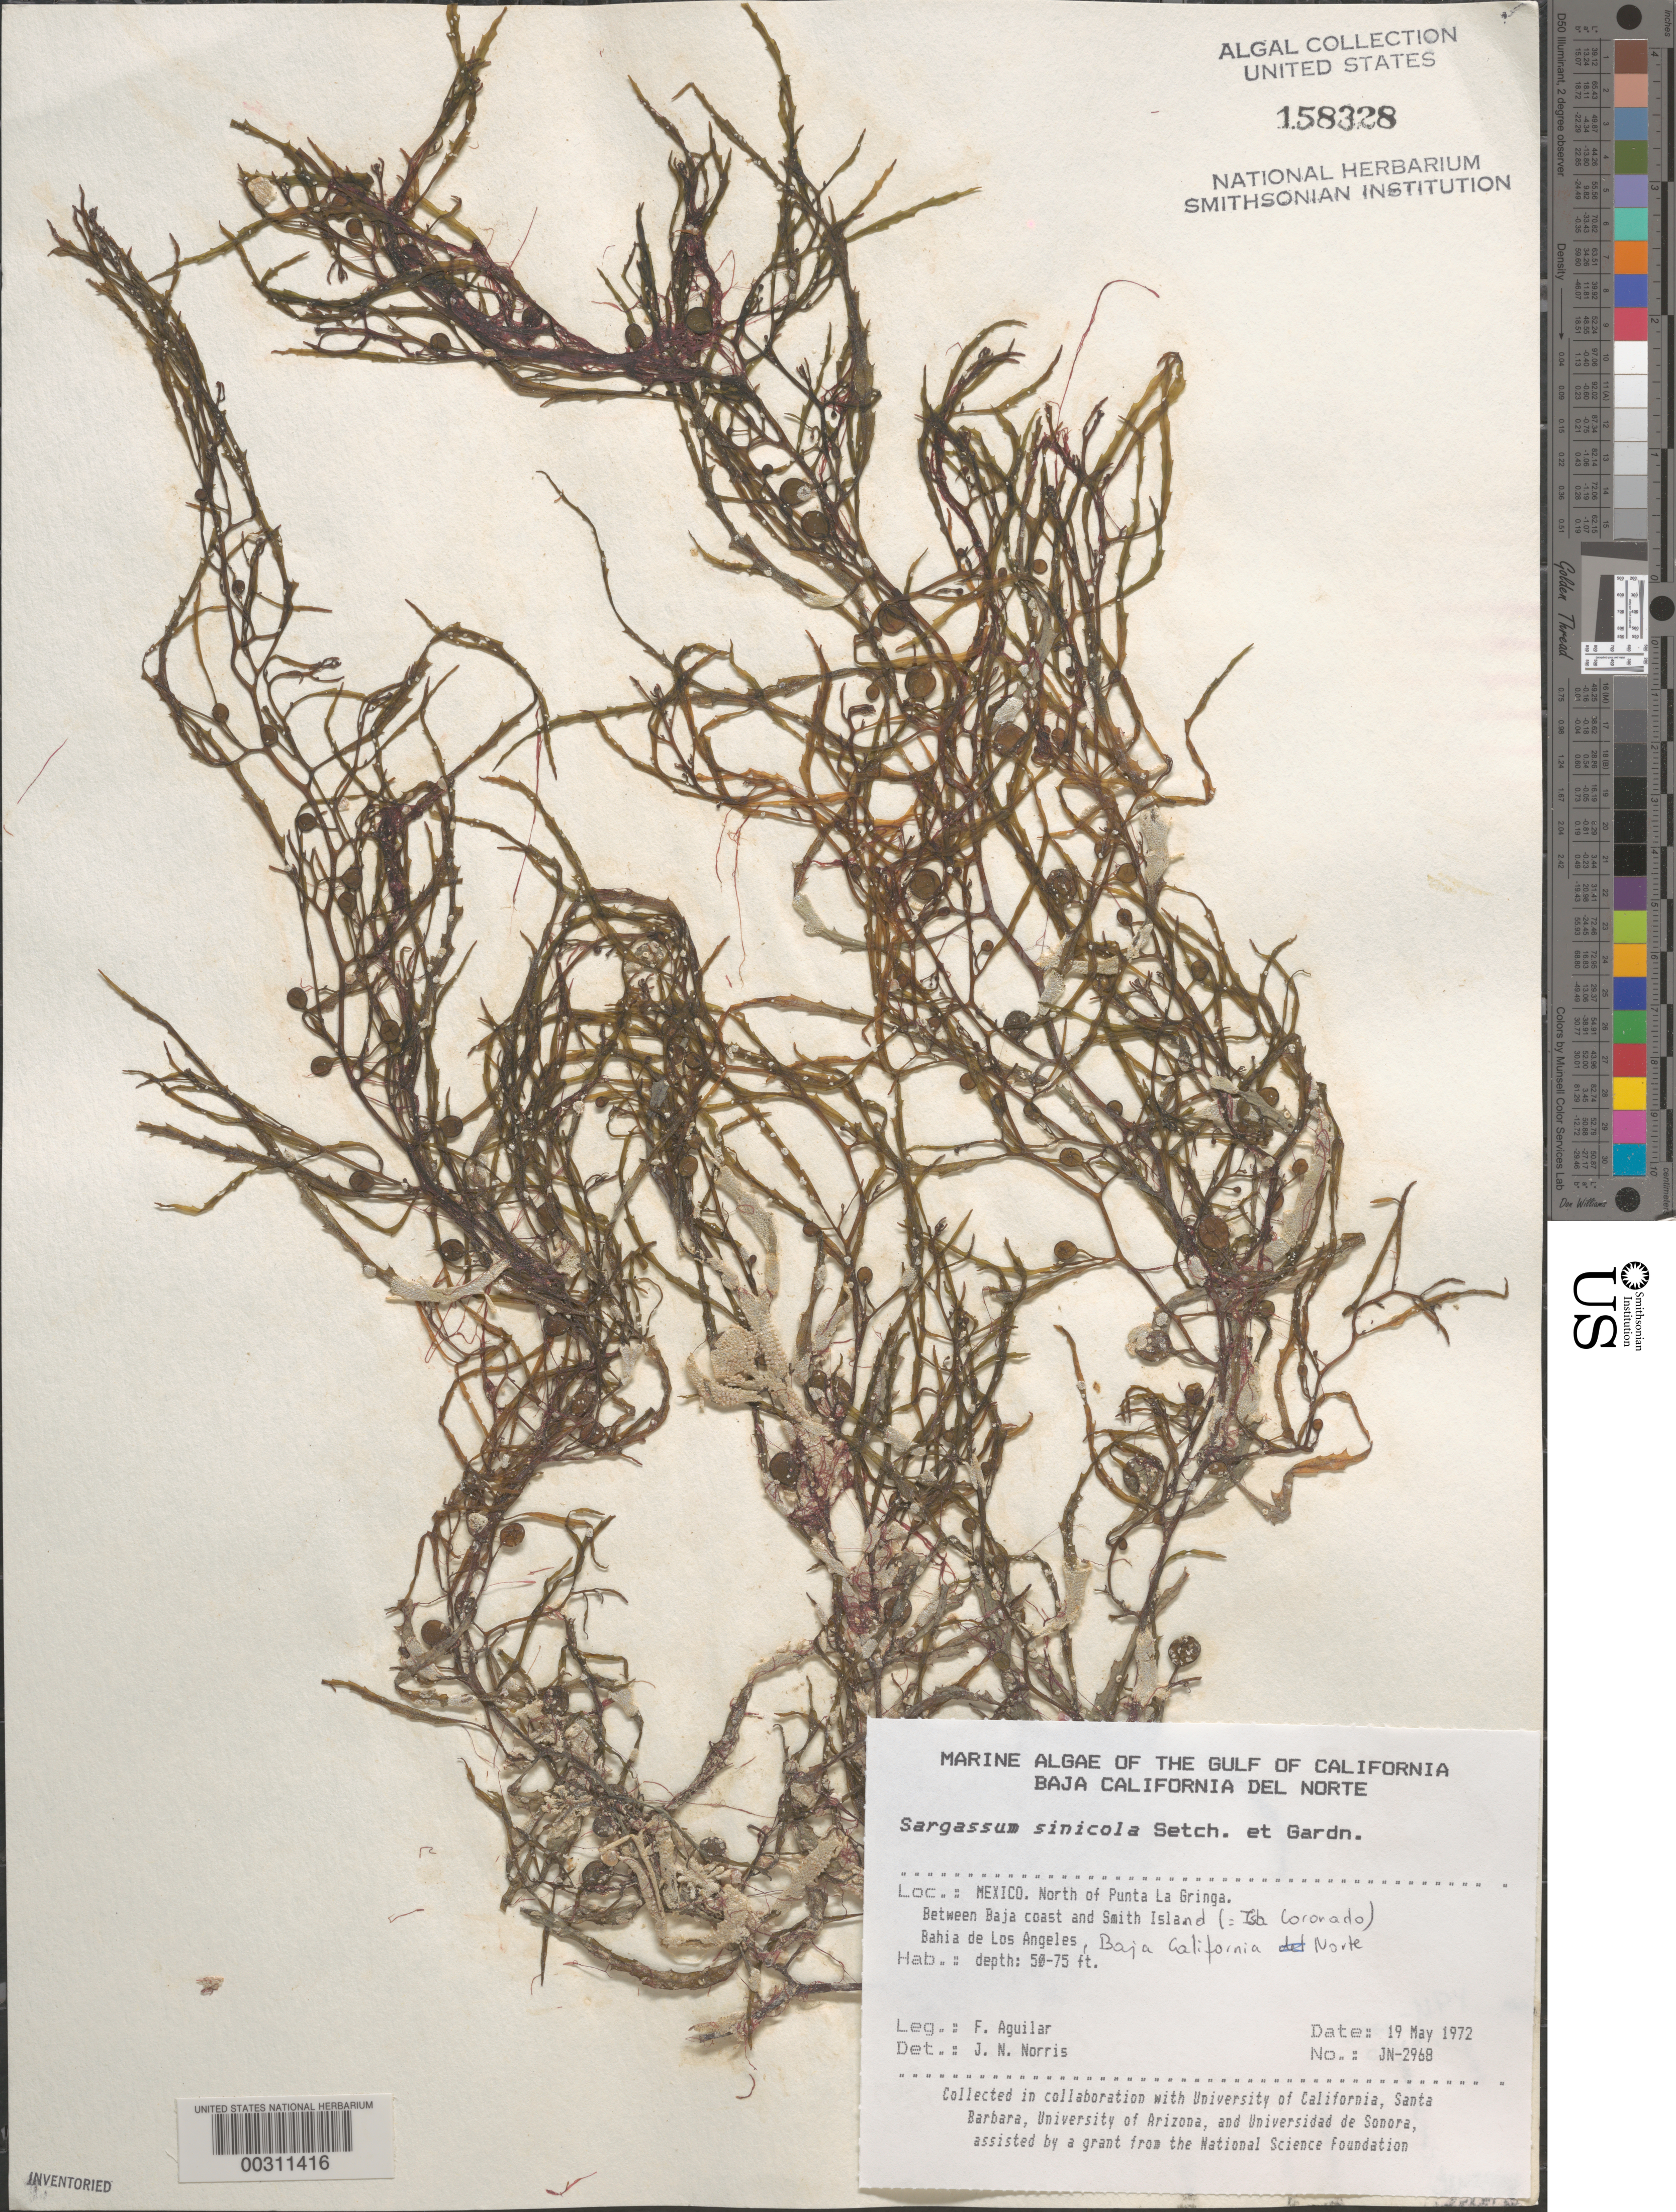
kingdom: Chromista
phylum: Ochrophyta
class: Phaeophyceae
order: Fucales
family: Sargassaceae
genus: Sargassum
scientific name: Sargassum sinicola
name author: Setchell & N.L. Gardner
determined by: Norris, James N.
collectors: F. Aquilar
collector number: JN-2968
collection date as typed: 19 May 1972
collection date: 1972-05-19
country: Mexico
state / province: Baja California Norte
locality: North of Punta La Gringa, off Isla Coronado, Bahia de los Angeles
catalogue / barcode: US 158328